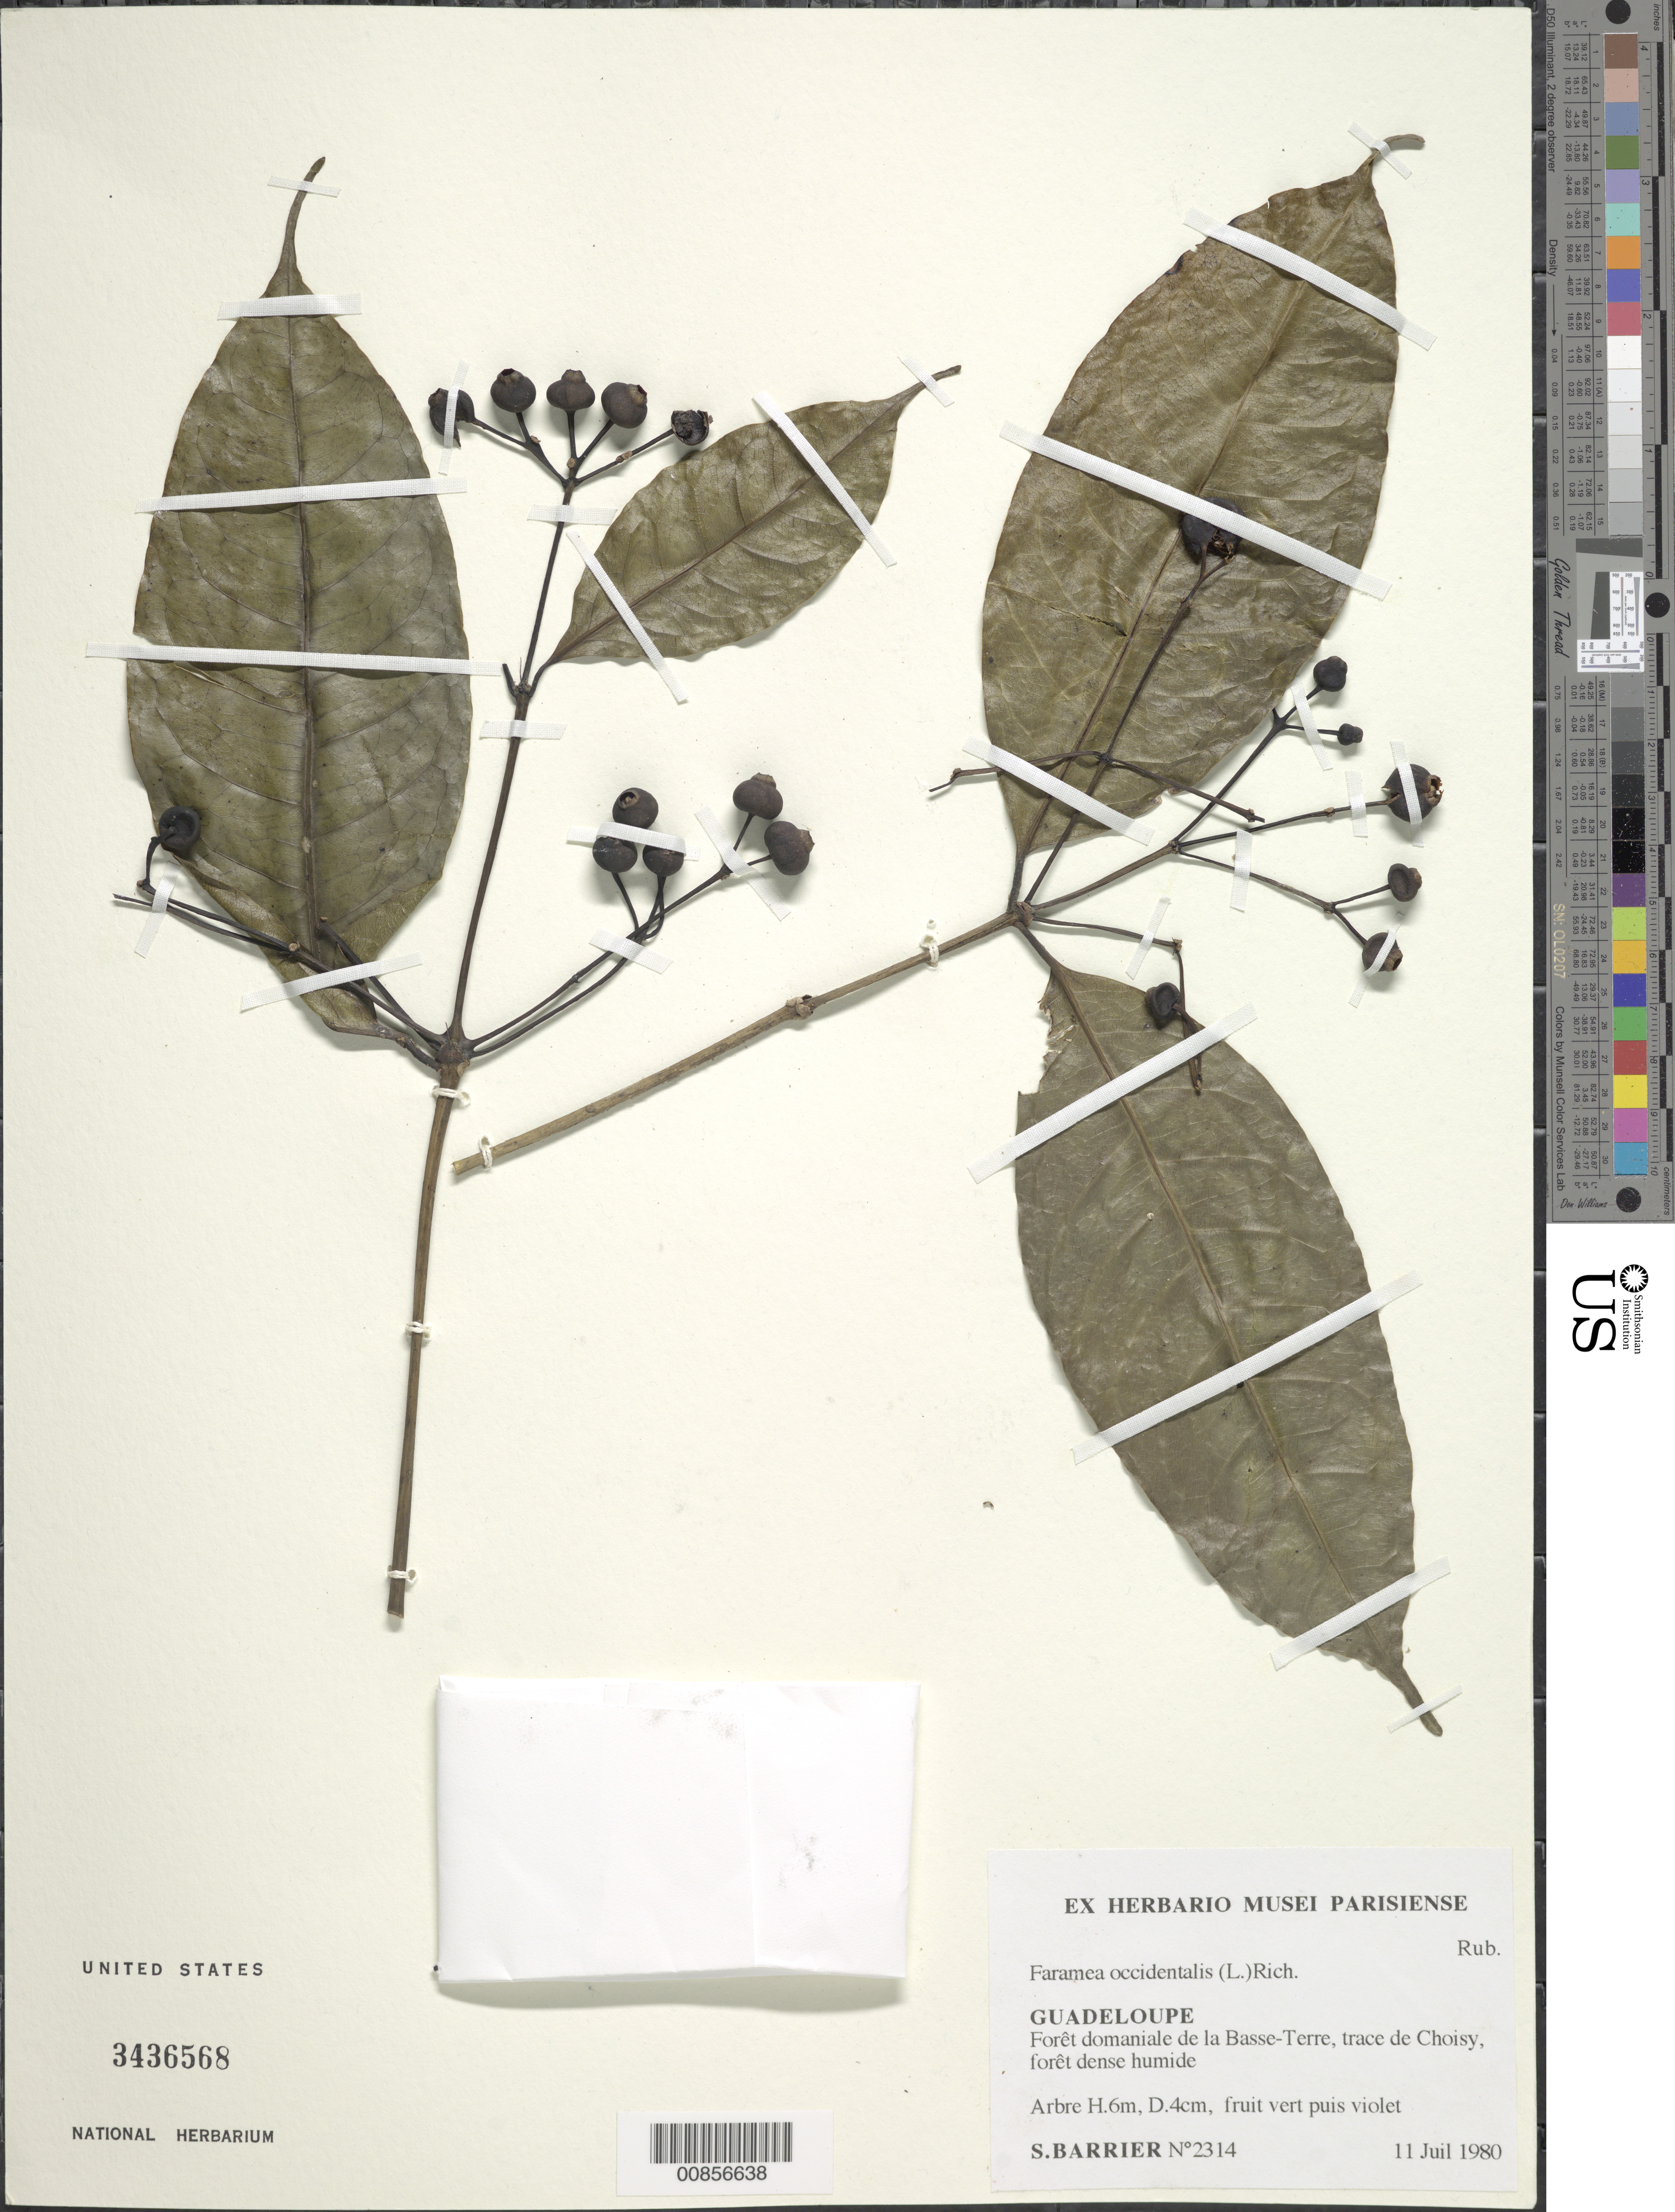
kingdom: Plantae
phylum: Tracheophyta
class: Magnoliopsida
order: Gentianales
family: Rubiaceae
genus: Faramea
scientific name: Faramea occidentalis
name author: (L.) A. Rich.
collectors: S. Barrier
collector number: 2314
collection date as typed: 11 Jul 1980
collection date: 1980-07-11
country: Guadeloupe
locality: Forêt dommaniale de la Basse-Terre, trace de Choisy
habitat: Forêt dense humide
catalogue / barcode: US 3436568